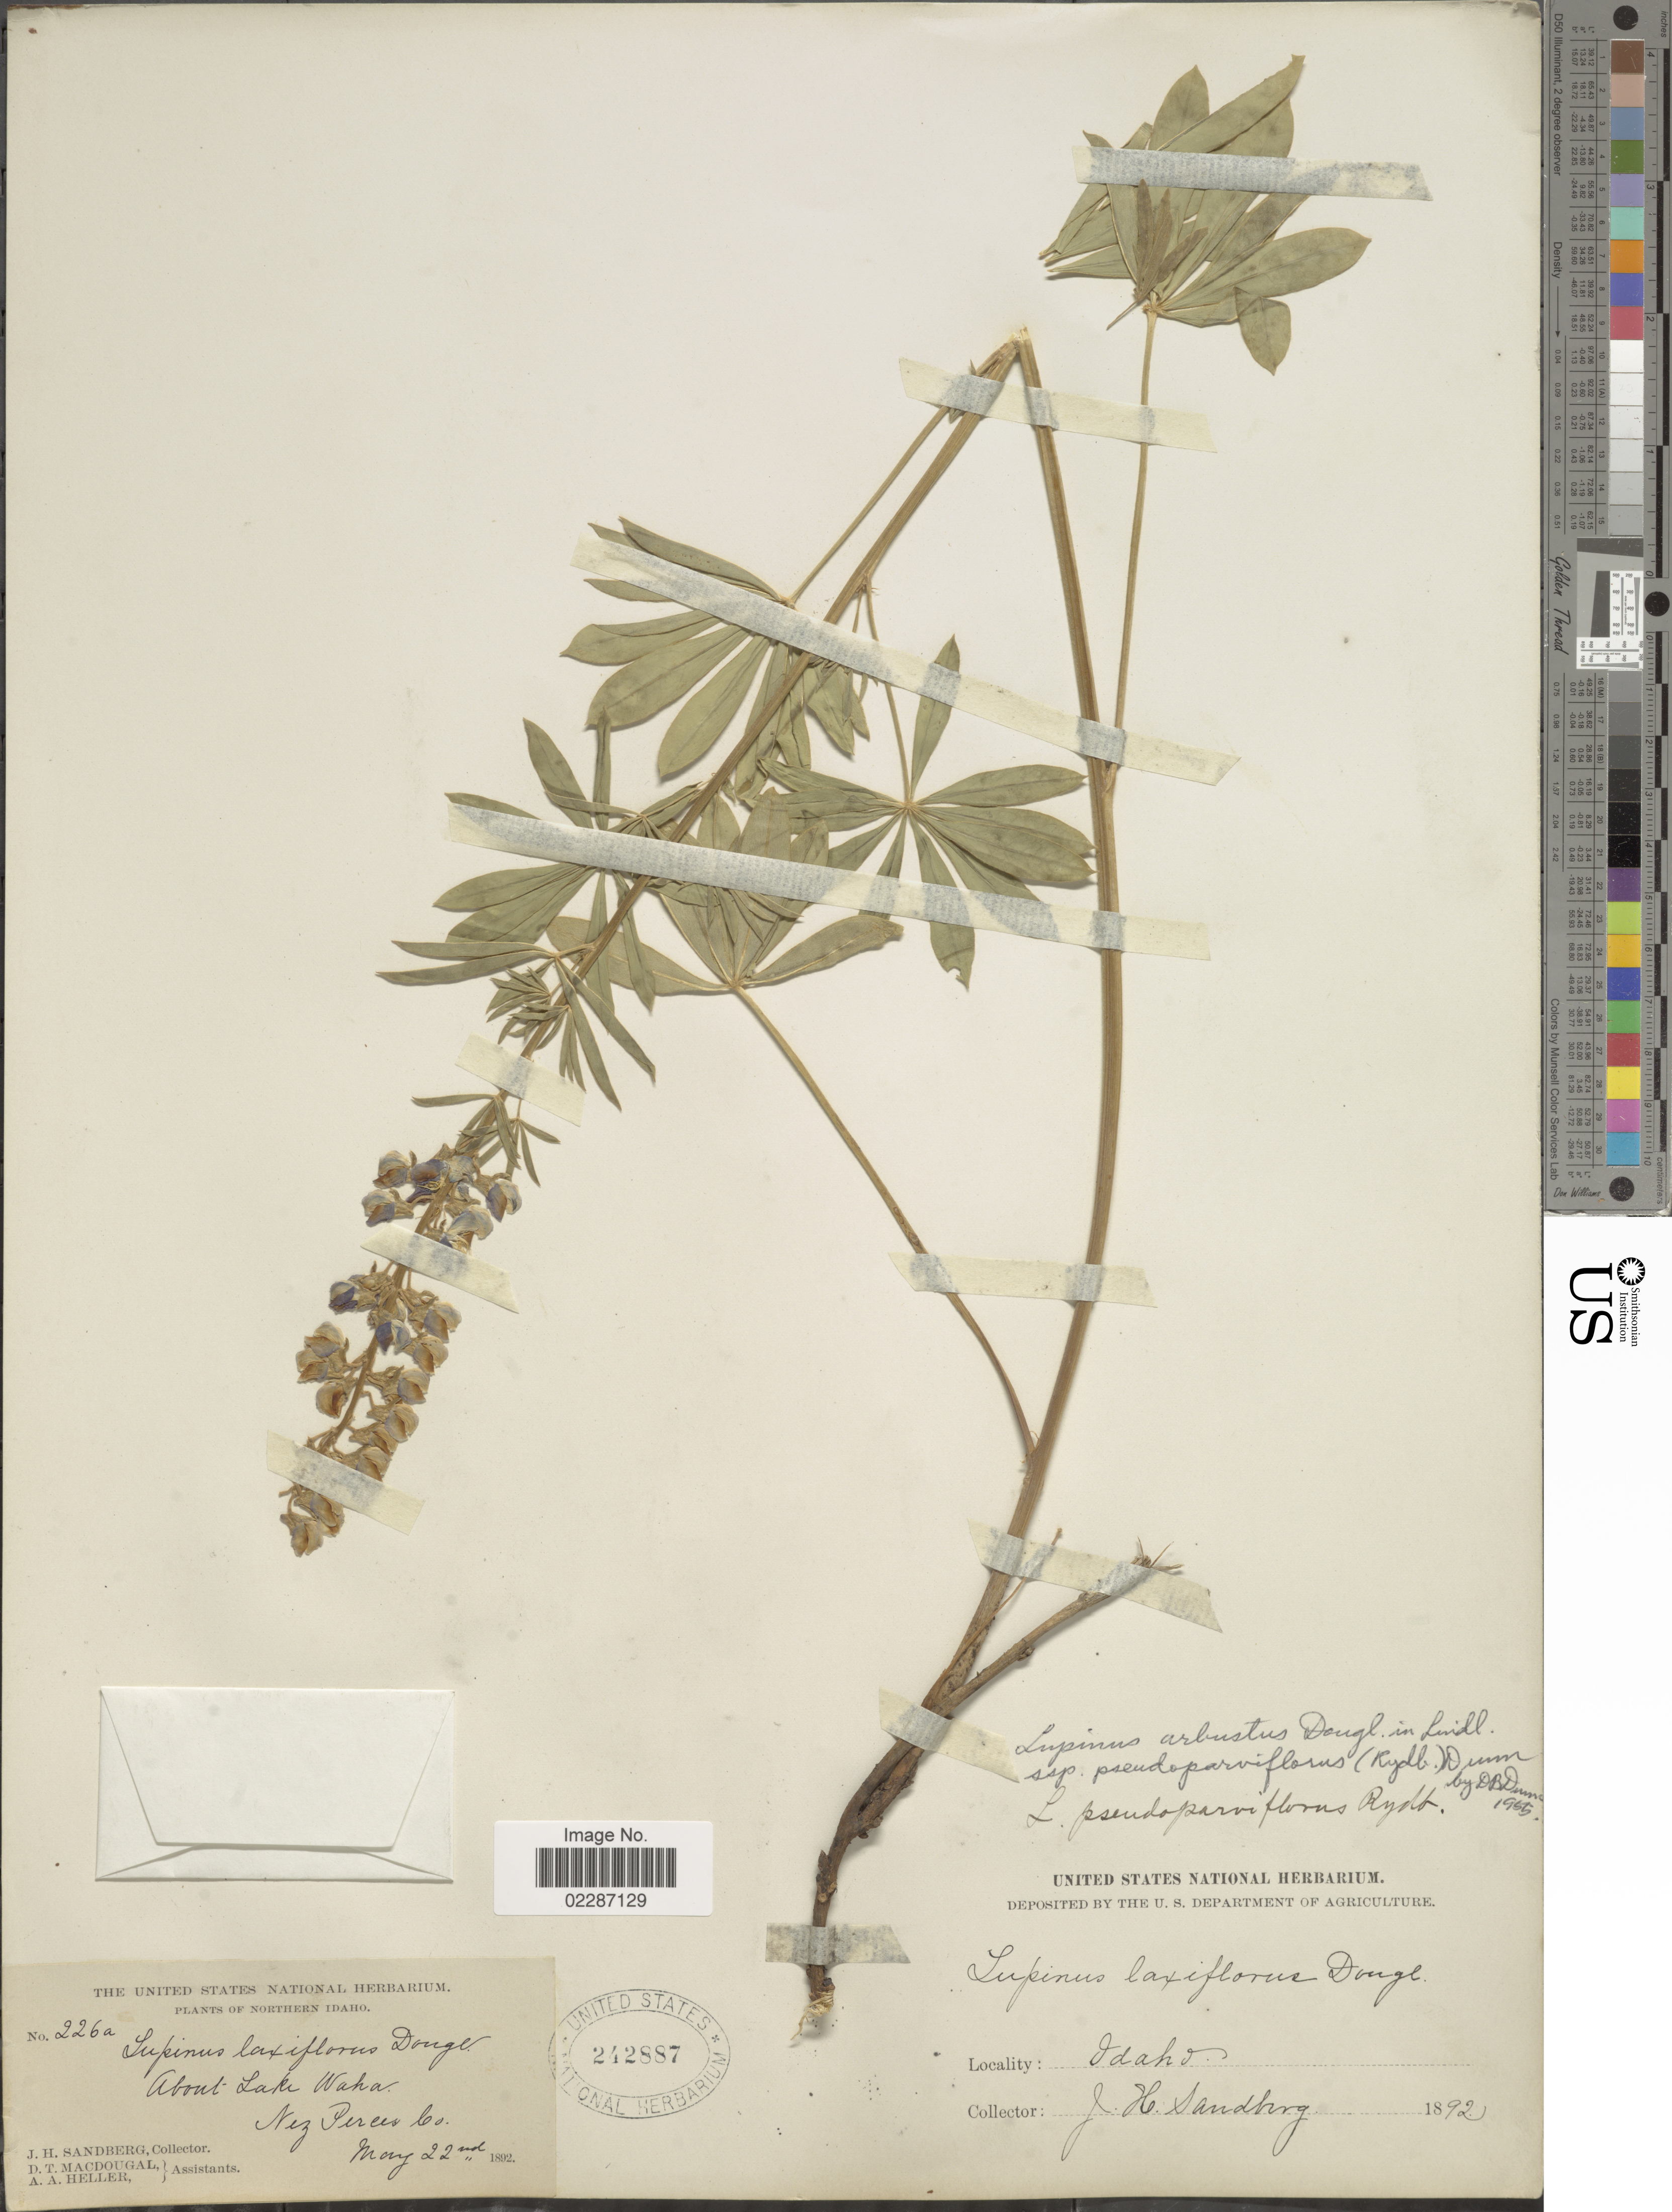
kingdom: Plantae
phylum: Tracheophyta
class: Magnoliopsida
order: Fabales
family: Fabaceae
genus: Lupinus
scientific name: Lupinus pseudoparviflorus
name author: Rydb.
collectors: J. H. Sandberg, D. T. MacDougal & A. A. Heller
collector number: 226a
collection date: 1892-05-22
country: United States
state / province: Idaho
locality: Northern Idaho, About Lake Waha, Nez Perces Co.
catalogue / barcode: US 242887